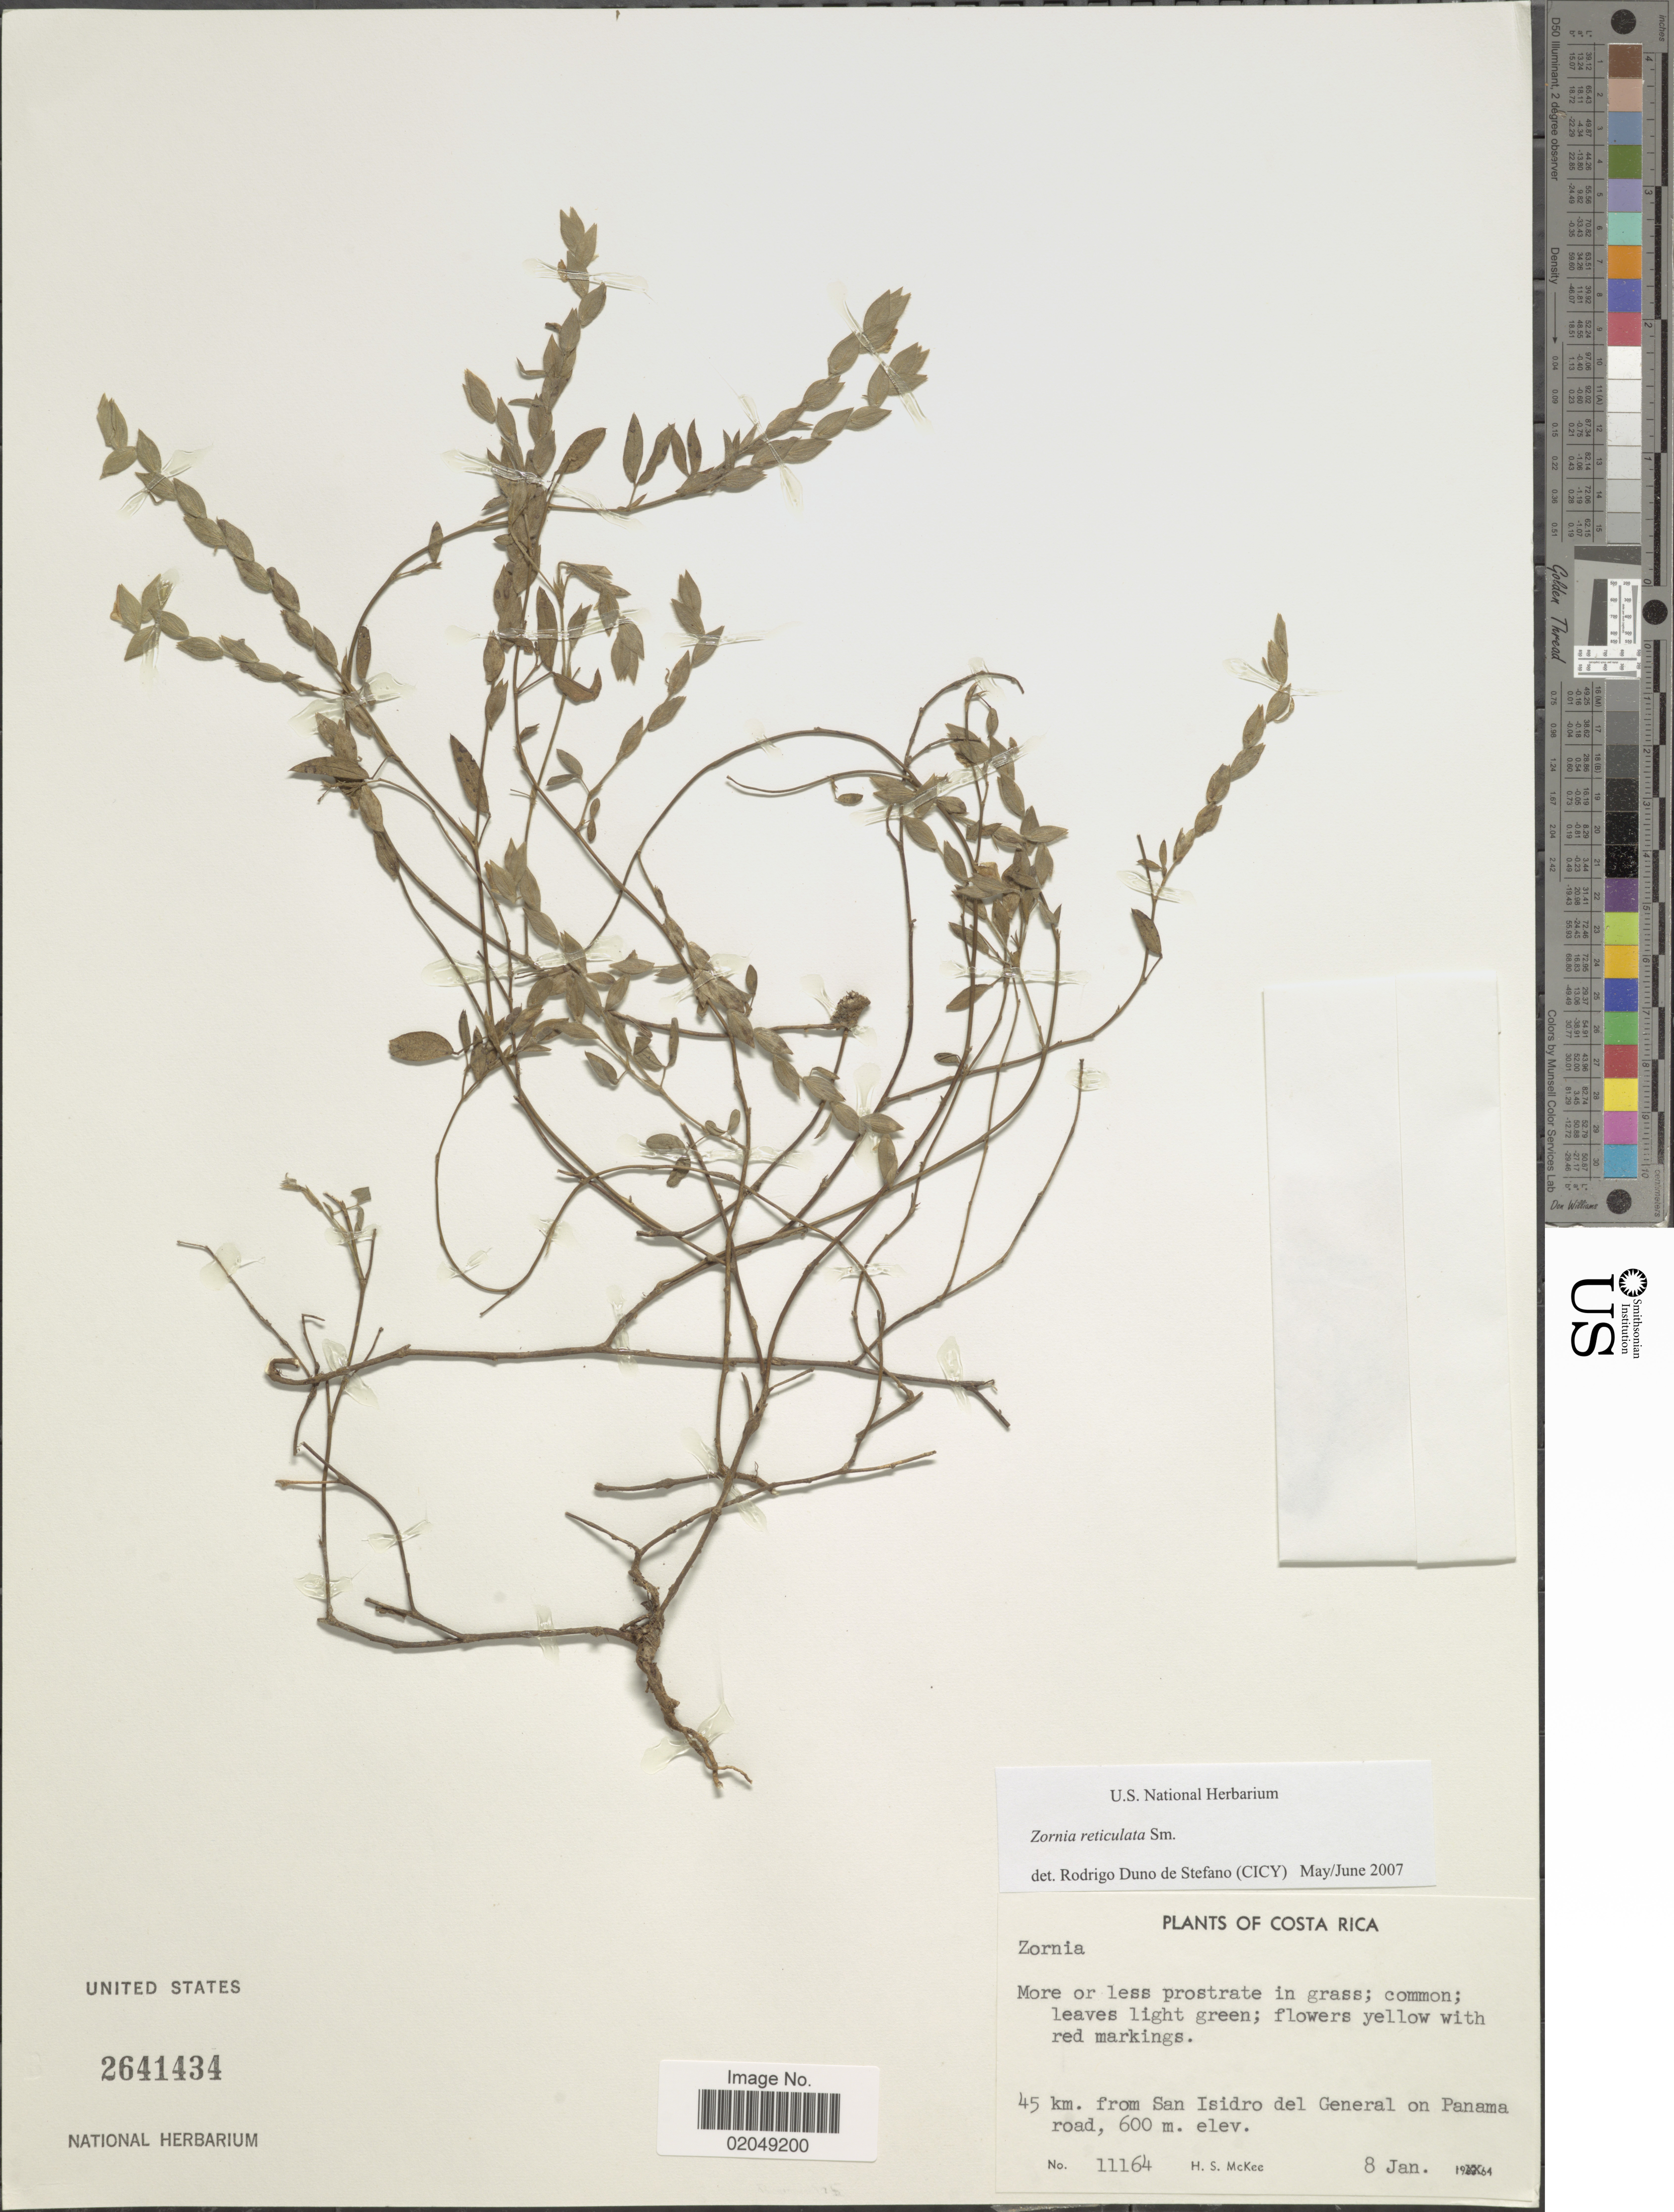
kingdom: Plantae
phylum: Tracheophyta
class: Magnoliopsida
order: Fabales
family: Fabaceae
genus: Zornia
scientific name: Zornia reticulata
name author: Sm.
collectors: H. S. McKee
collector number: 11164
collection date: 1964-02-08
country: Costa Rica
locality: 45 km. from San Isidro del General on Panama road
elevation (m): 600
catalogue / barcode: US 2641434